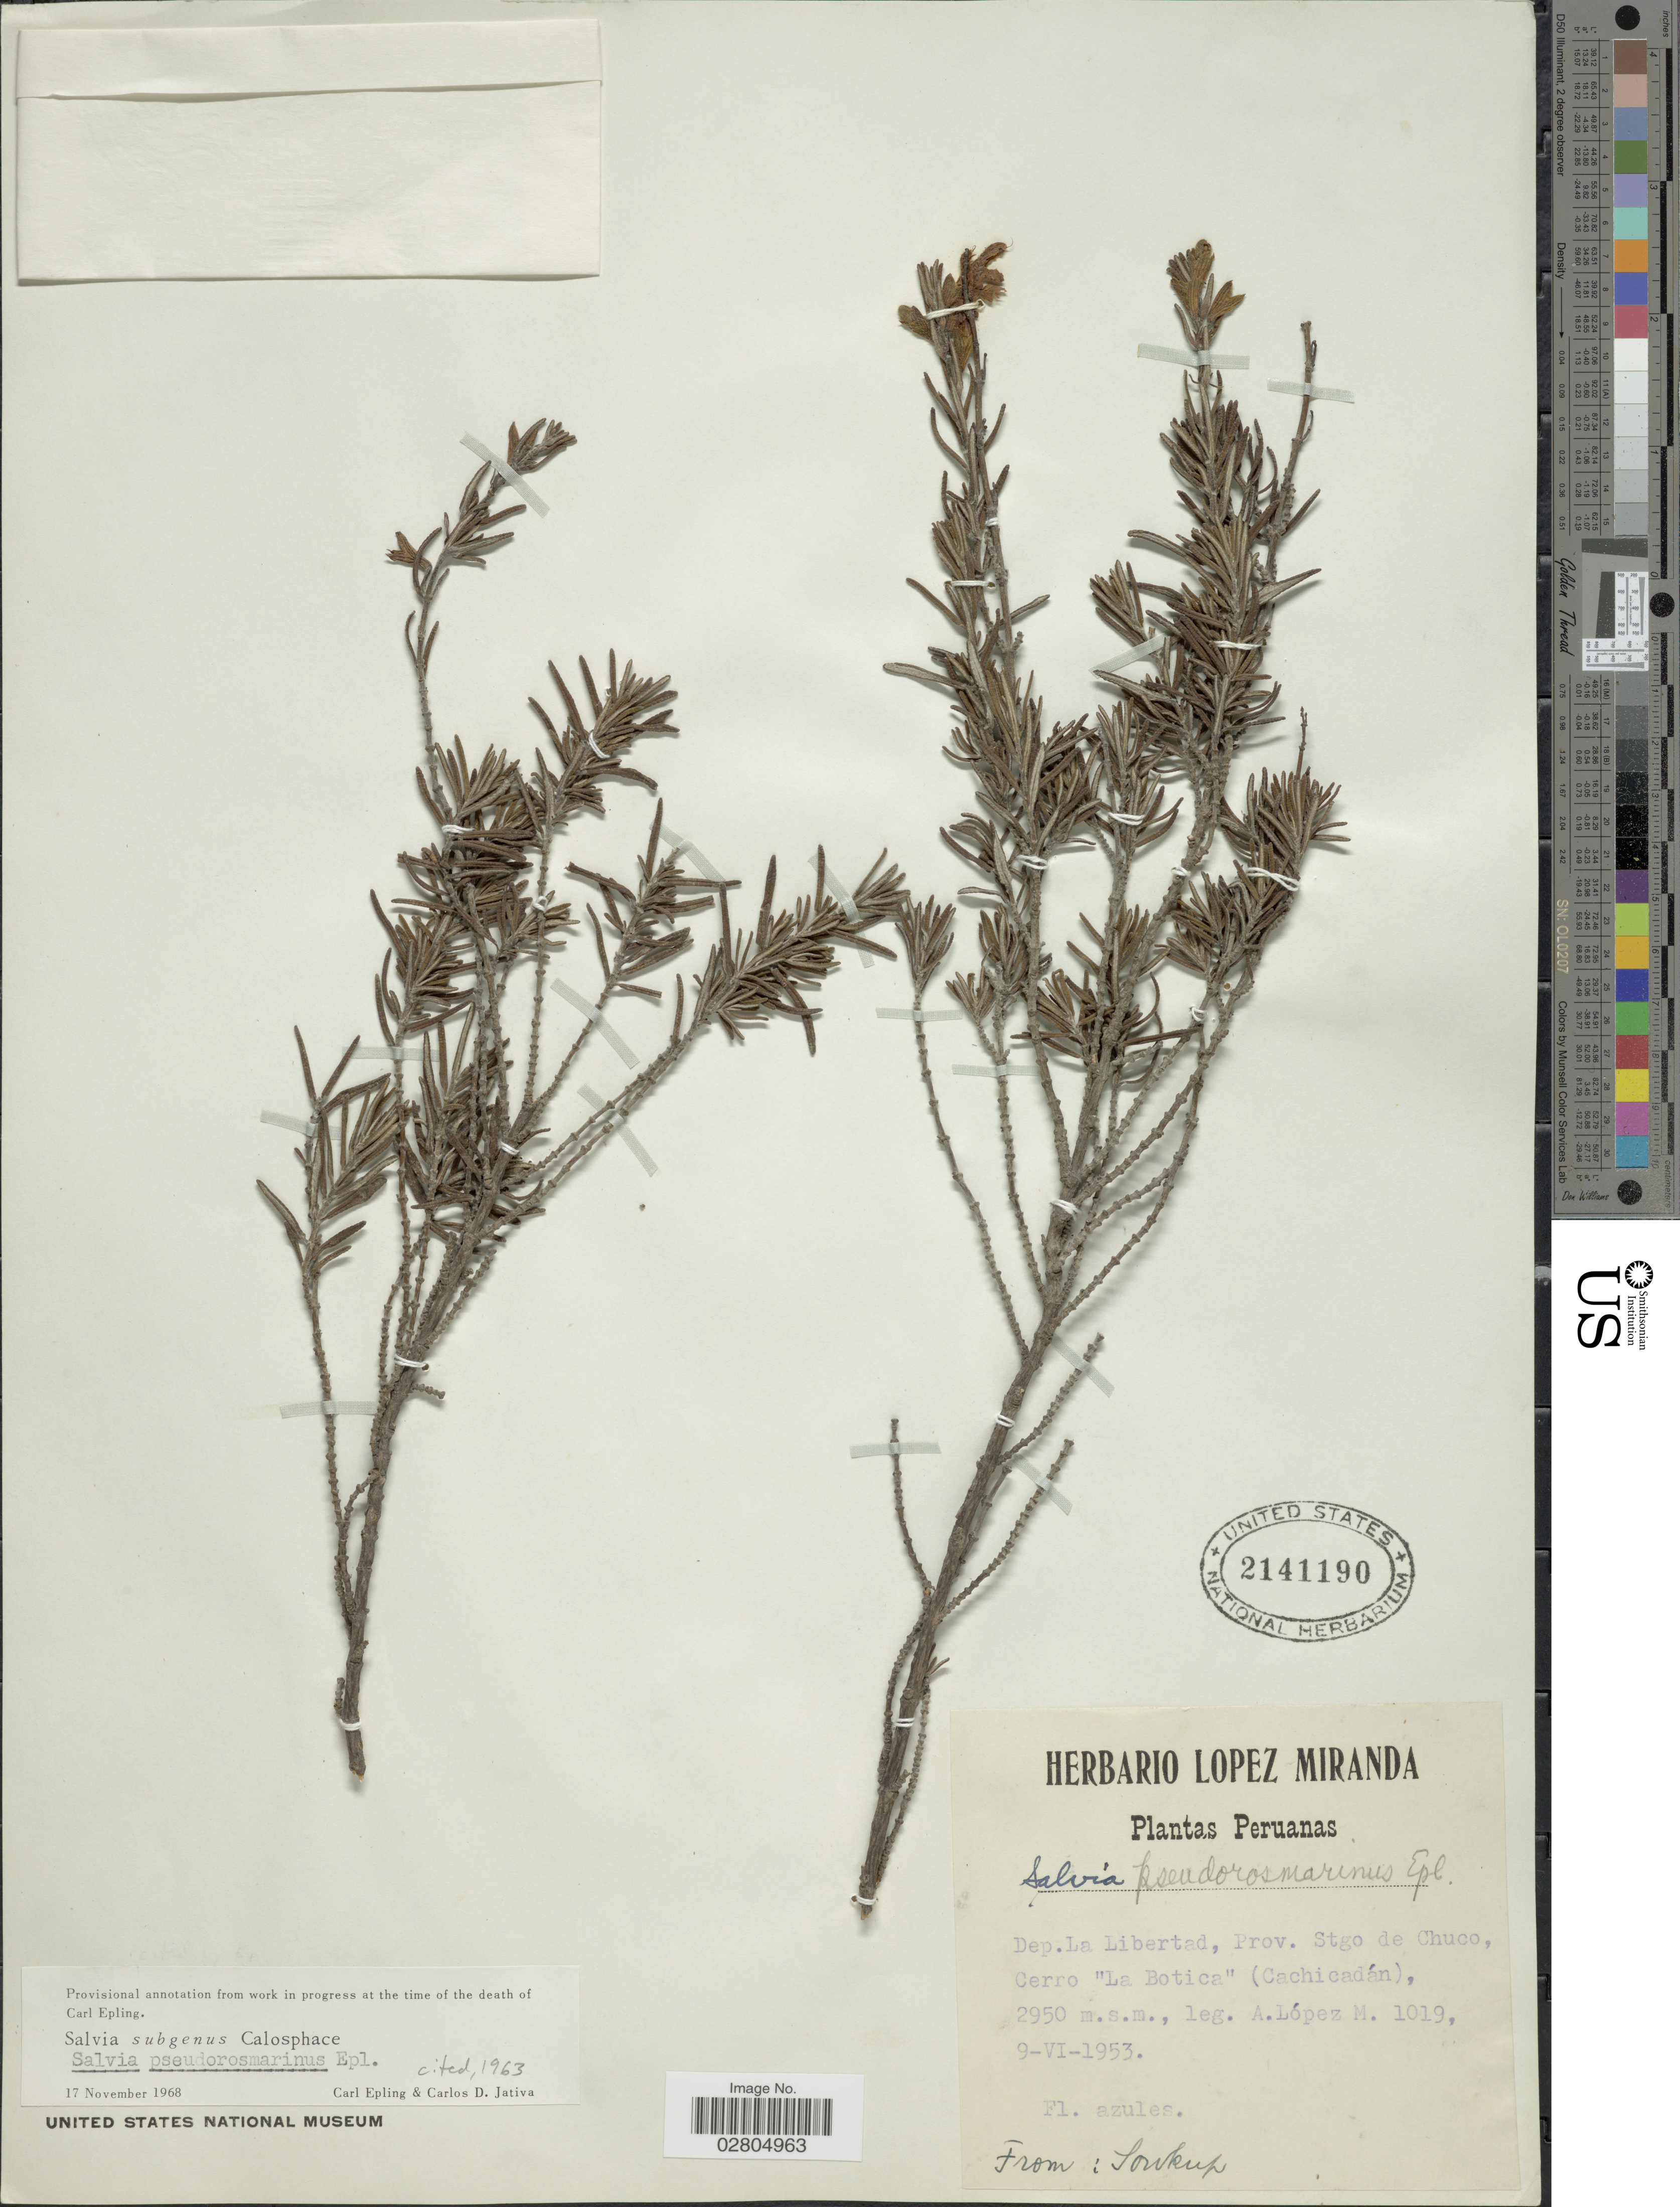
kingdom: Plantae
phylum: Tracheophyta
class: Magnoliopsida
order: Lamiales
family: Lamiaceae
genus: Salvia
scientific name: Salvia pseudorosmarinus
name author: Epling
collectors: A. López M.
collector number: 1019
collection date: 1953-06-09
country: Peru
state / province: La Libertad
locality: Dep. La Libertad, Prov. Stgo de Chuco, Cerro "La Botica" (Cachicadán).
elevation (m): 2950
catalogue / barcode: US 2141190